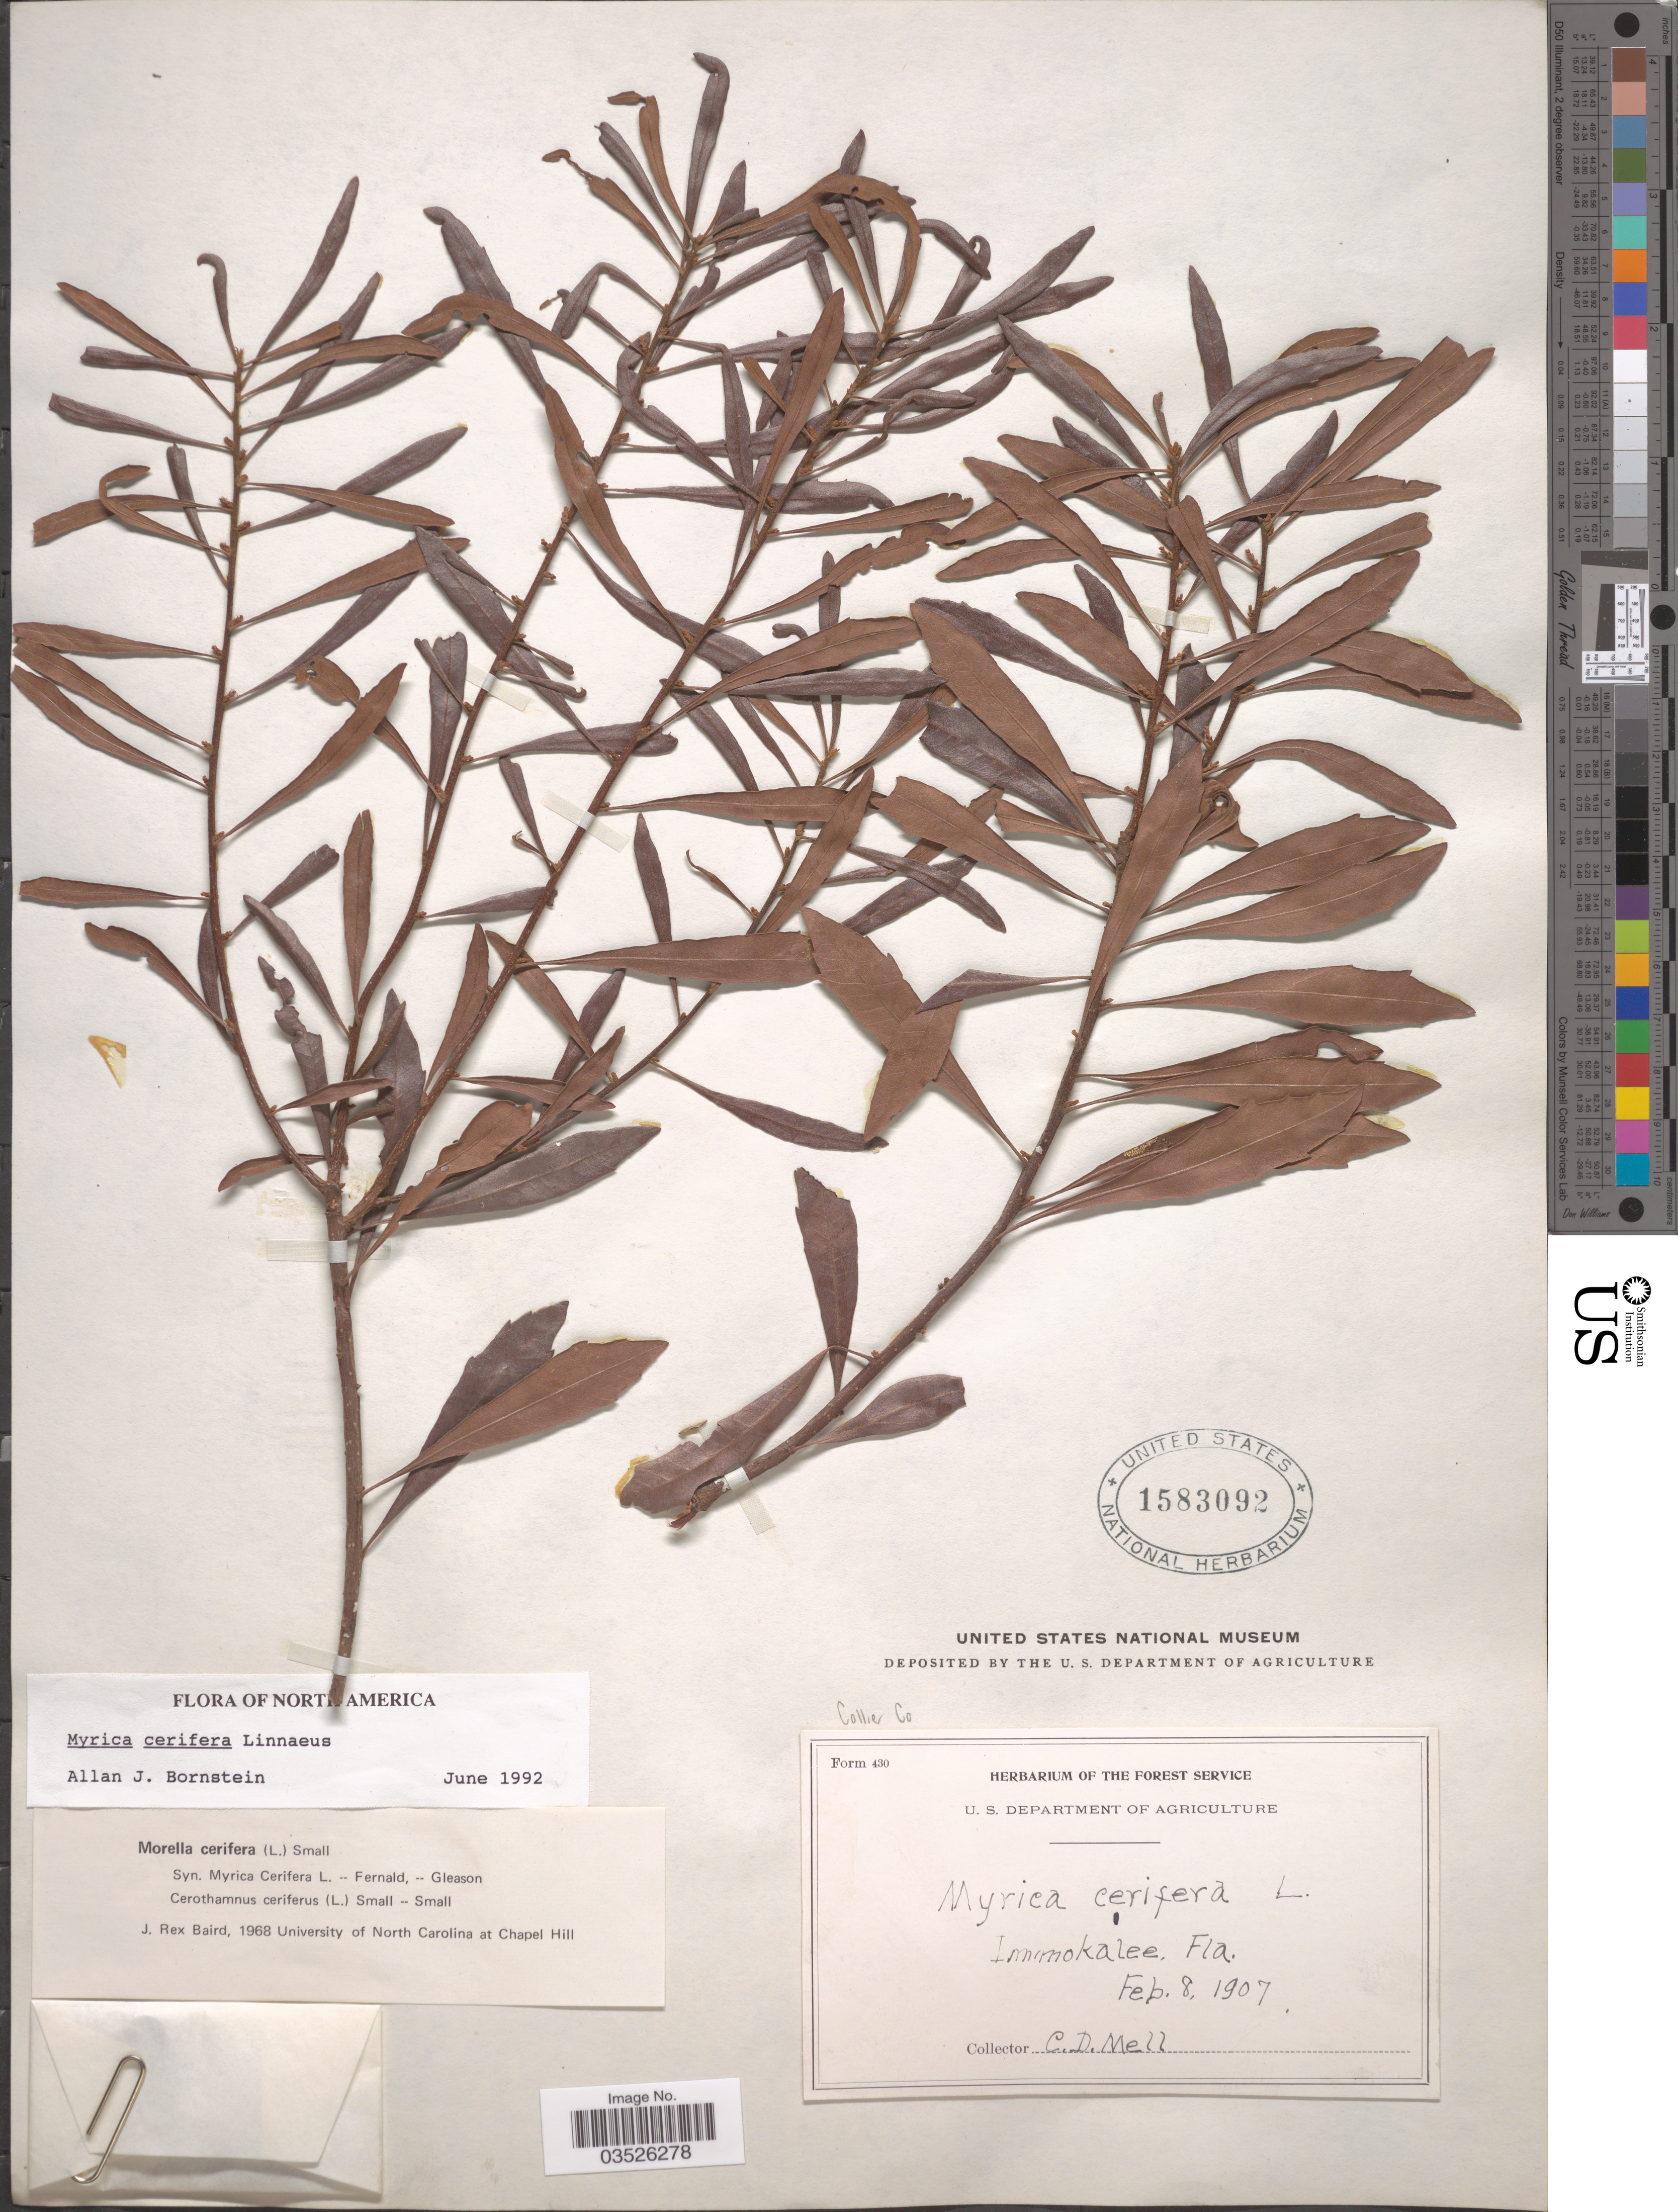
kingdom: Plantae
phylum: Tracheophyta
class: Magnoliopsida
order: Fagales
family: Myricaceae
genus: Morella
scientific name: Morella cerifera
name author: (L.) Small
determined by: Baird, James Rex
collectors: C. D. Mell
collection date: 1907-02-08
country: United States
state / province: Florida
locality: Collier Co. Immokalee.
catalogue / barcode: US 1583092